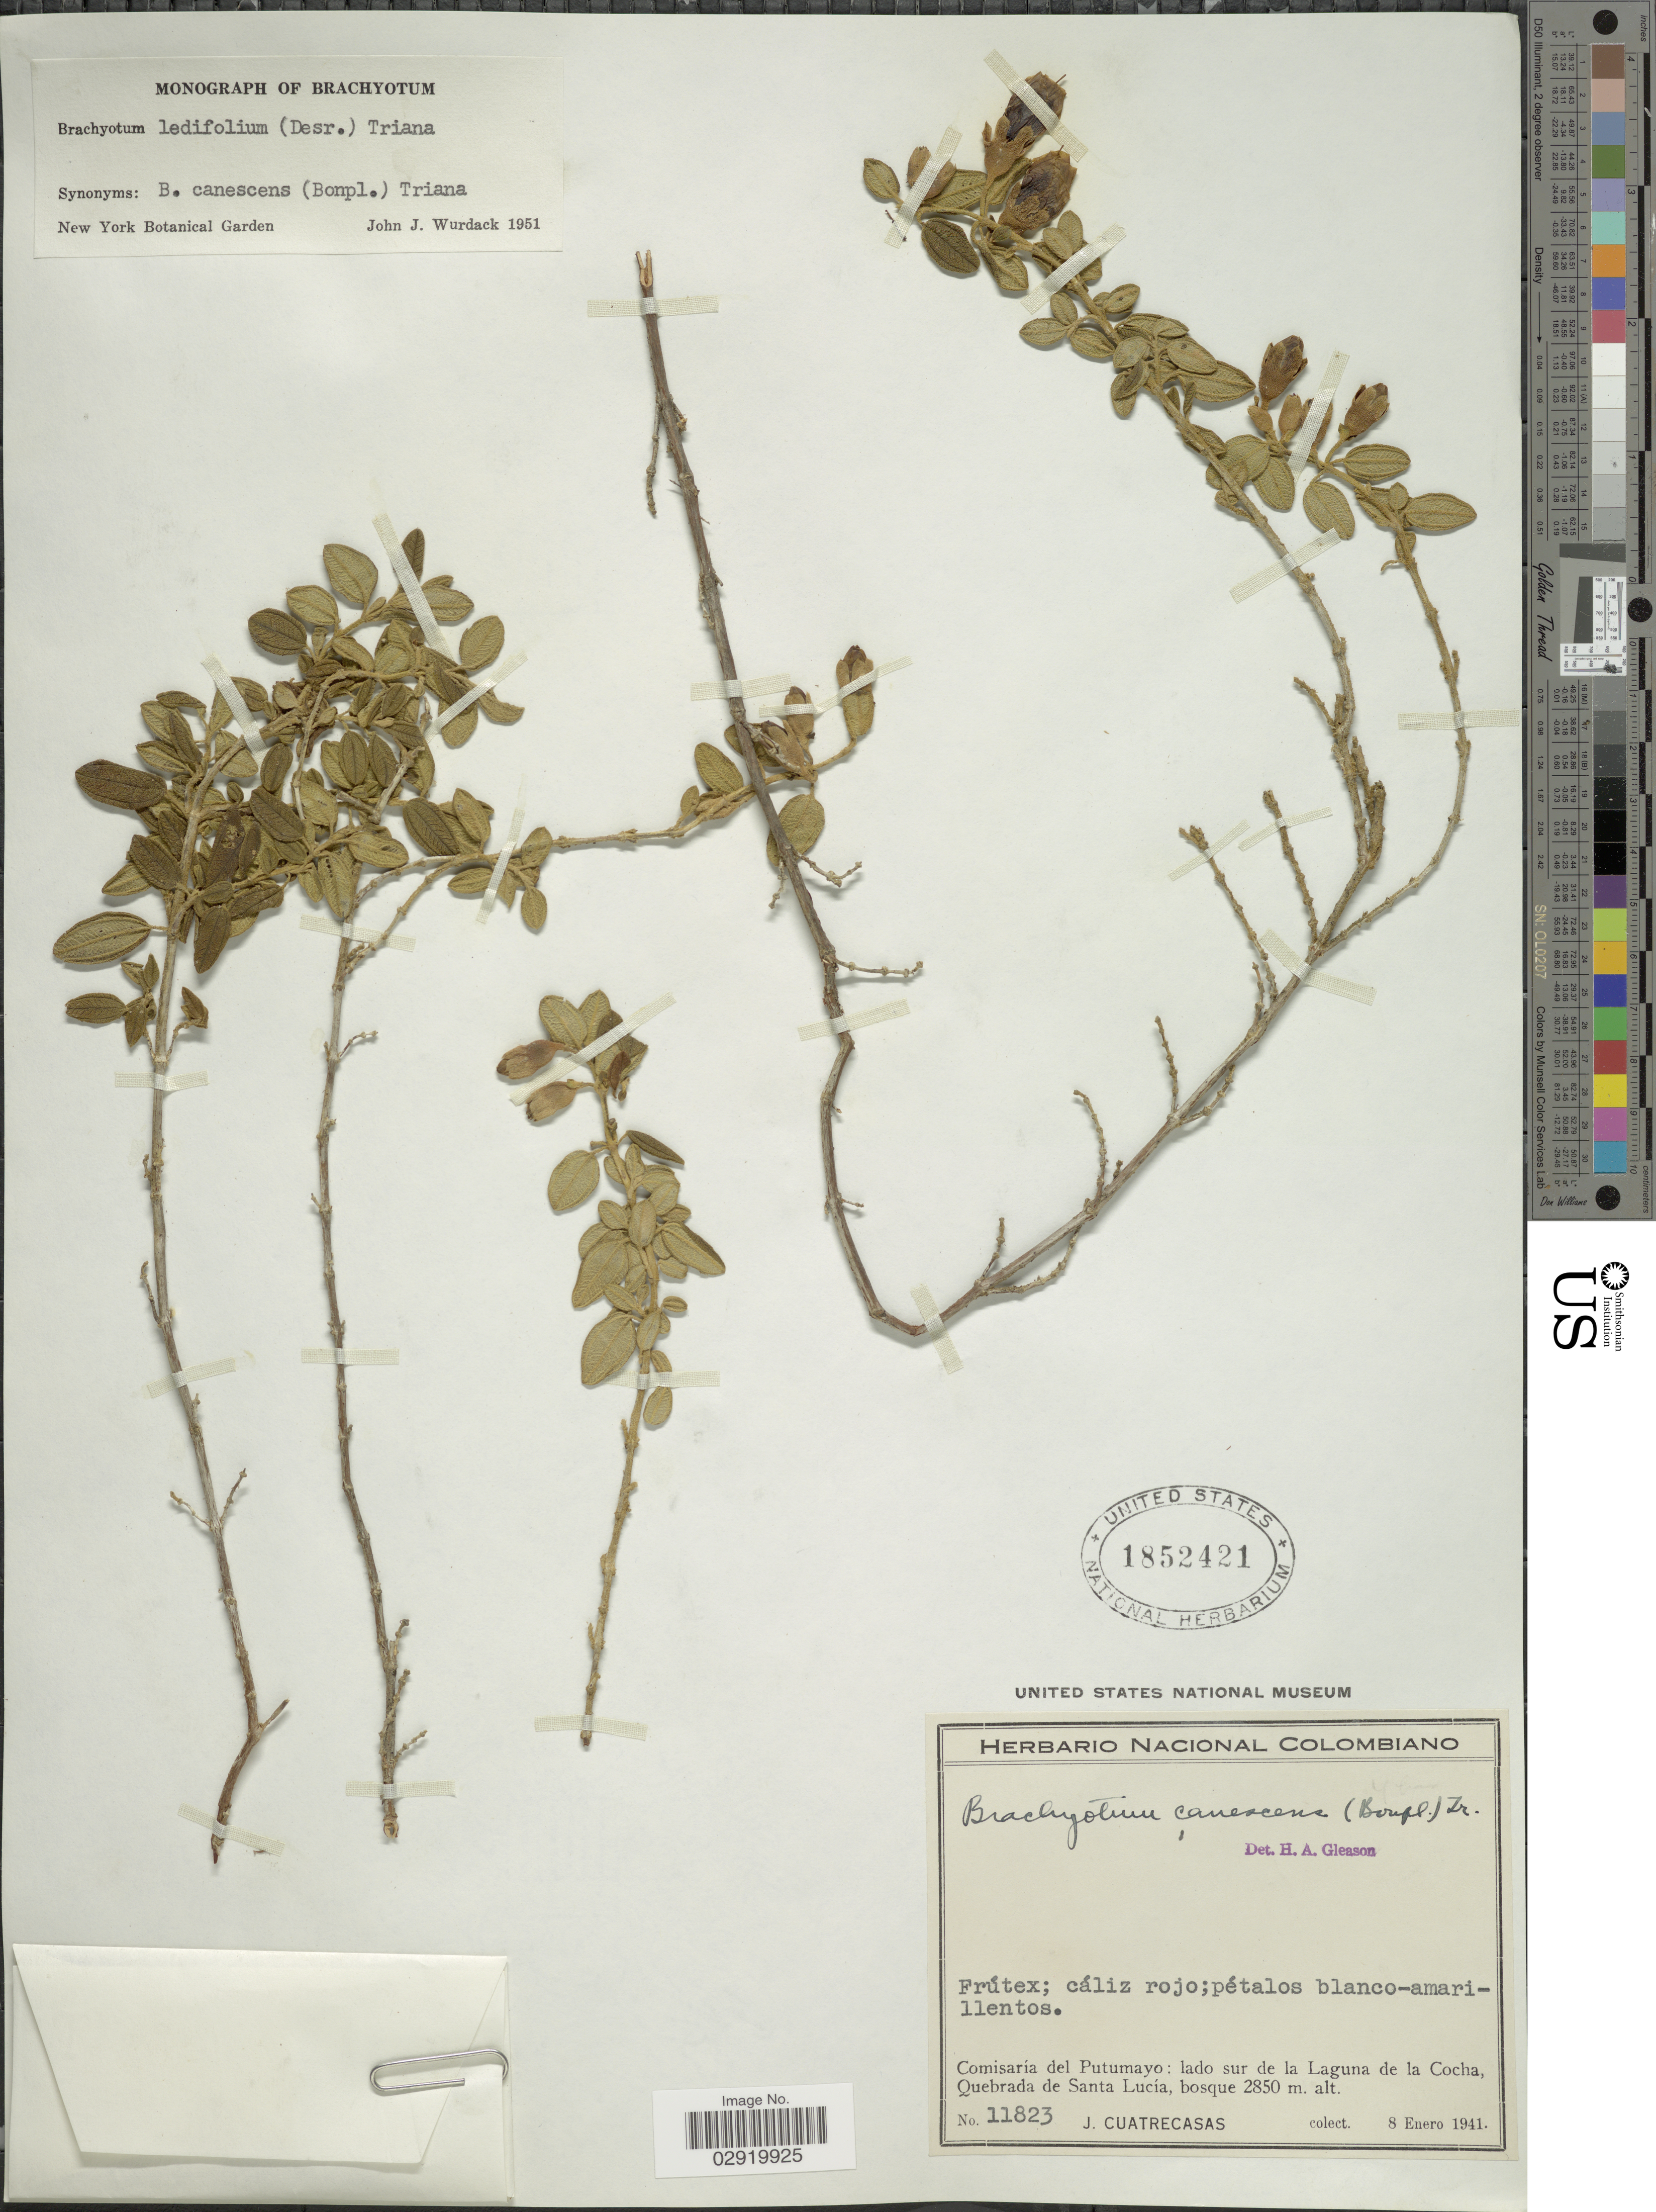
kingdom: Plantae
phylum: Tracheophyta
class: Magnoliopsida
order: Myrtales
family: Melastomataceae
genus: Brachyotum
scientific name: Brachyotum ledifolium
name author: (Desr.) Triana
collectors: J. Cuatrecasas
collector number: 11823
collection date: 1941-01-08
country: Colombia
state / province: Putumayo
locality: Comisaría del Putumayo: lado sur de la Laguna de la Cocha, Quebrada de Santa Lucía.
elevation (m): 2850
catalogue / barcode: US 1852421